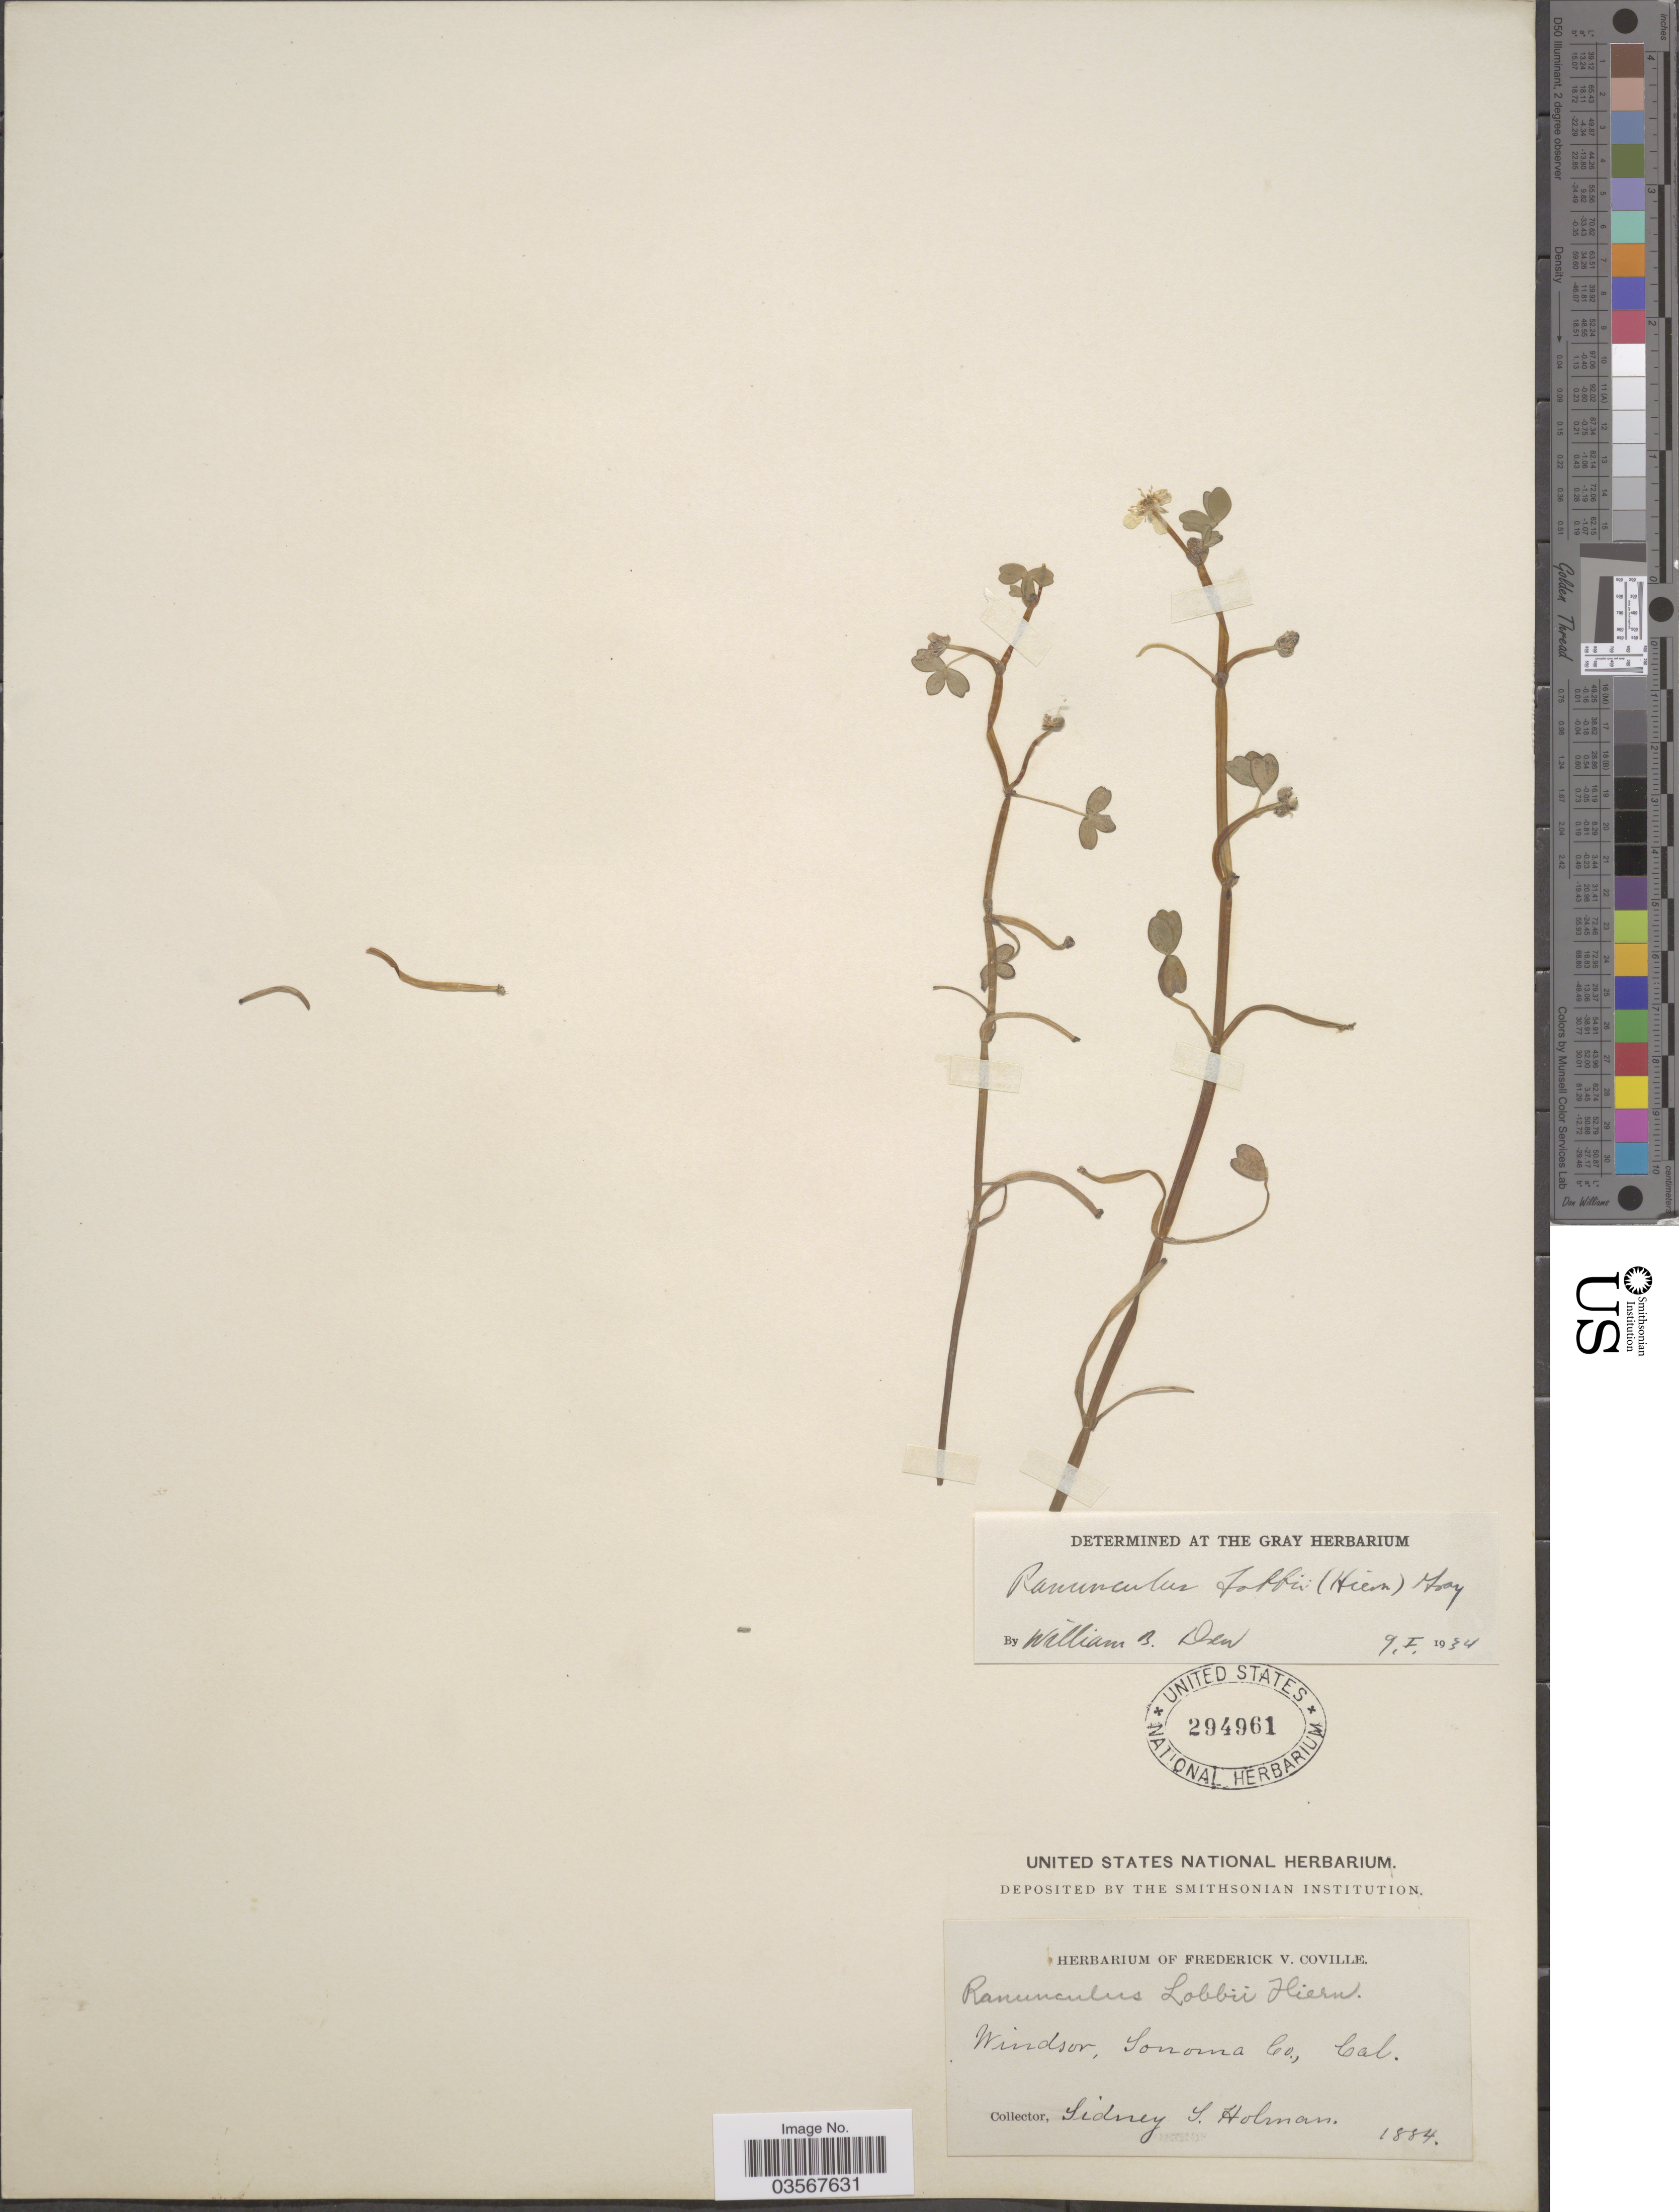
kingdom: Plantae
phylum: Tracheophyta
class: Magnoliopsida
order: Ranunculales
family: Ranunculaceae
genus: Ranunculus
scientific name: Ranunculus lobbii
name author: (Hiern) A. Gray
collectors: S. Holman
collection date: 1884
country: United States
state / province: California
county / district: Sonoma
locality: Windsor, Sonoma Co.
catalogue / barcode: US 294961